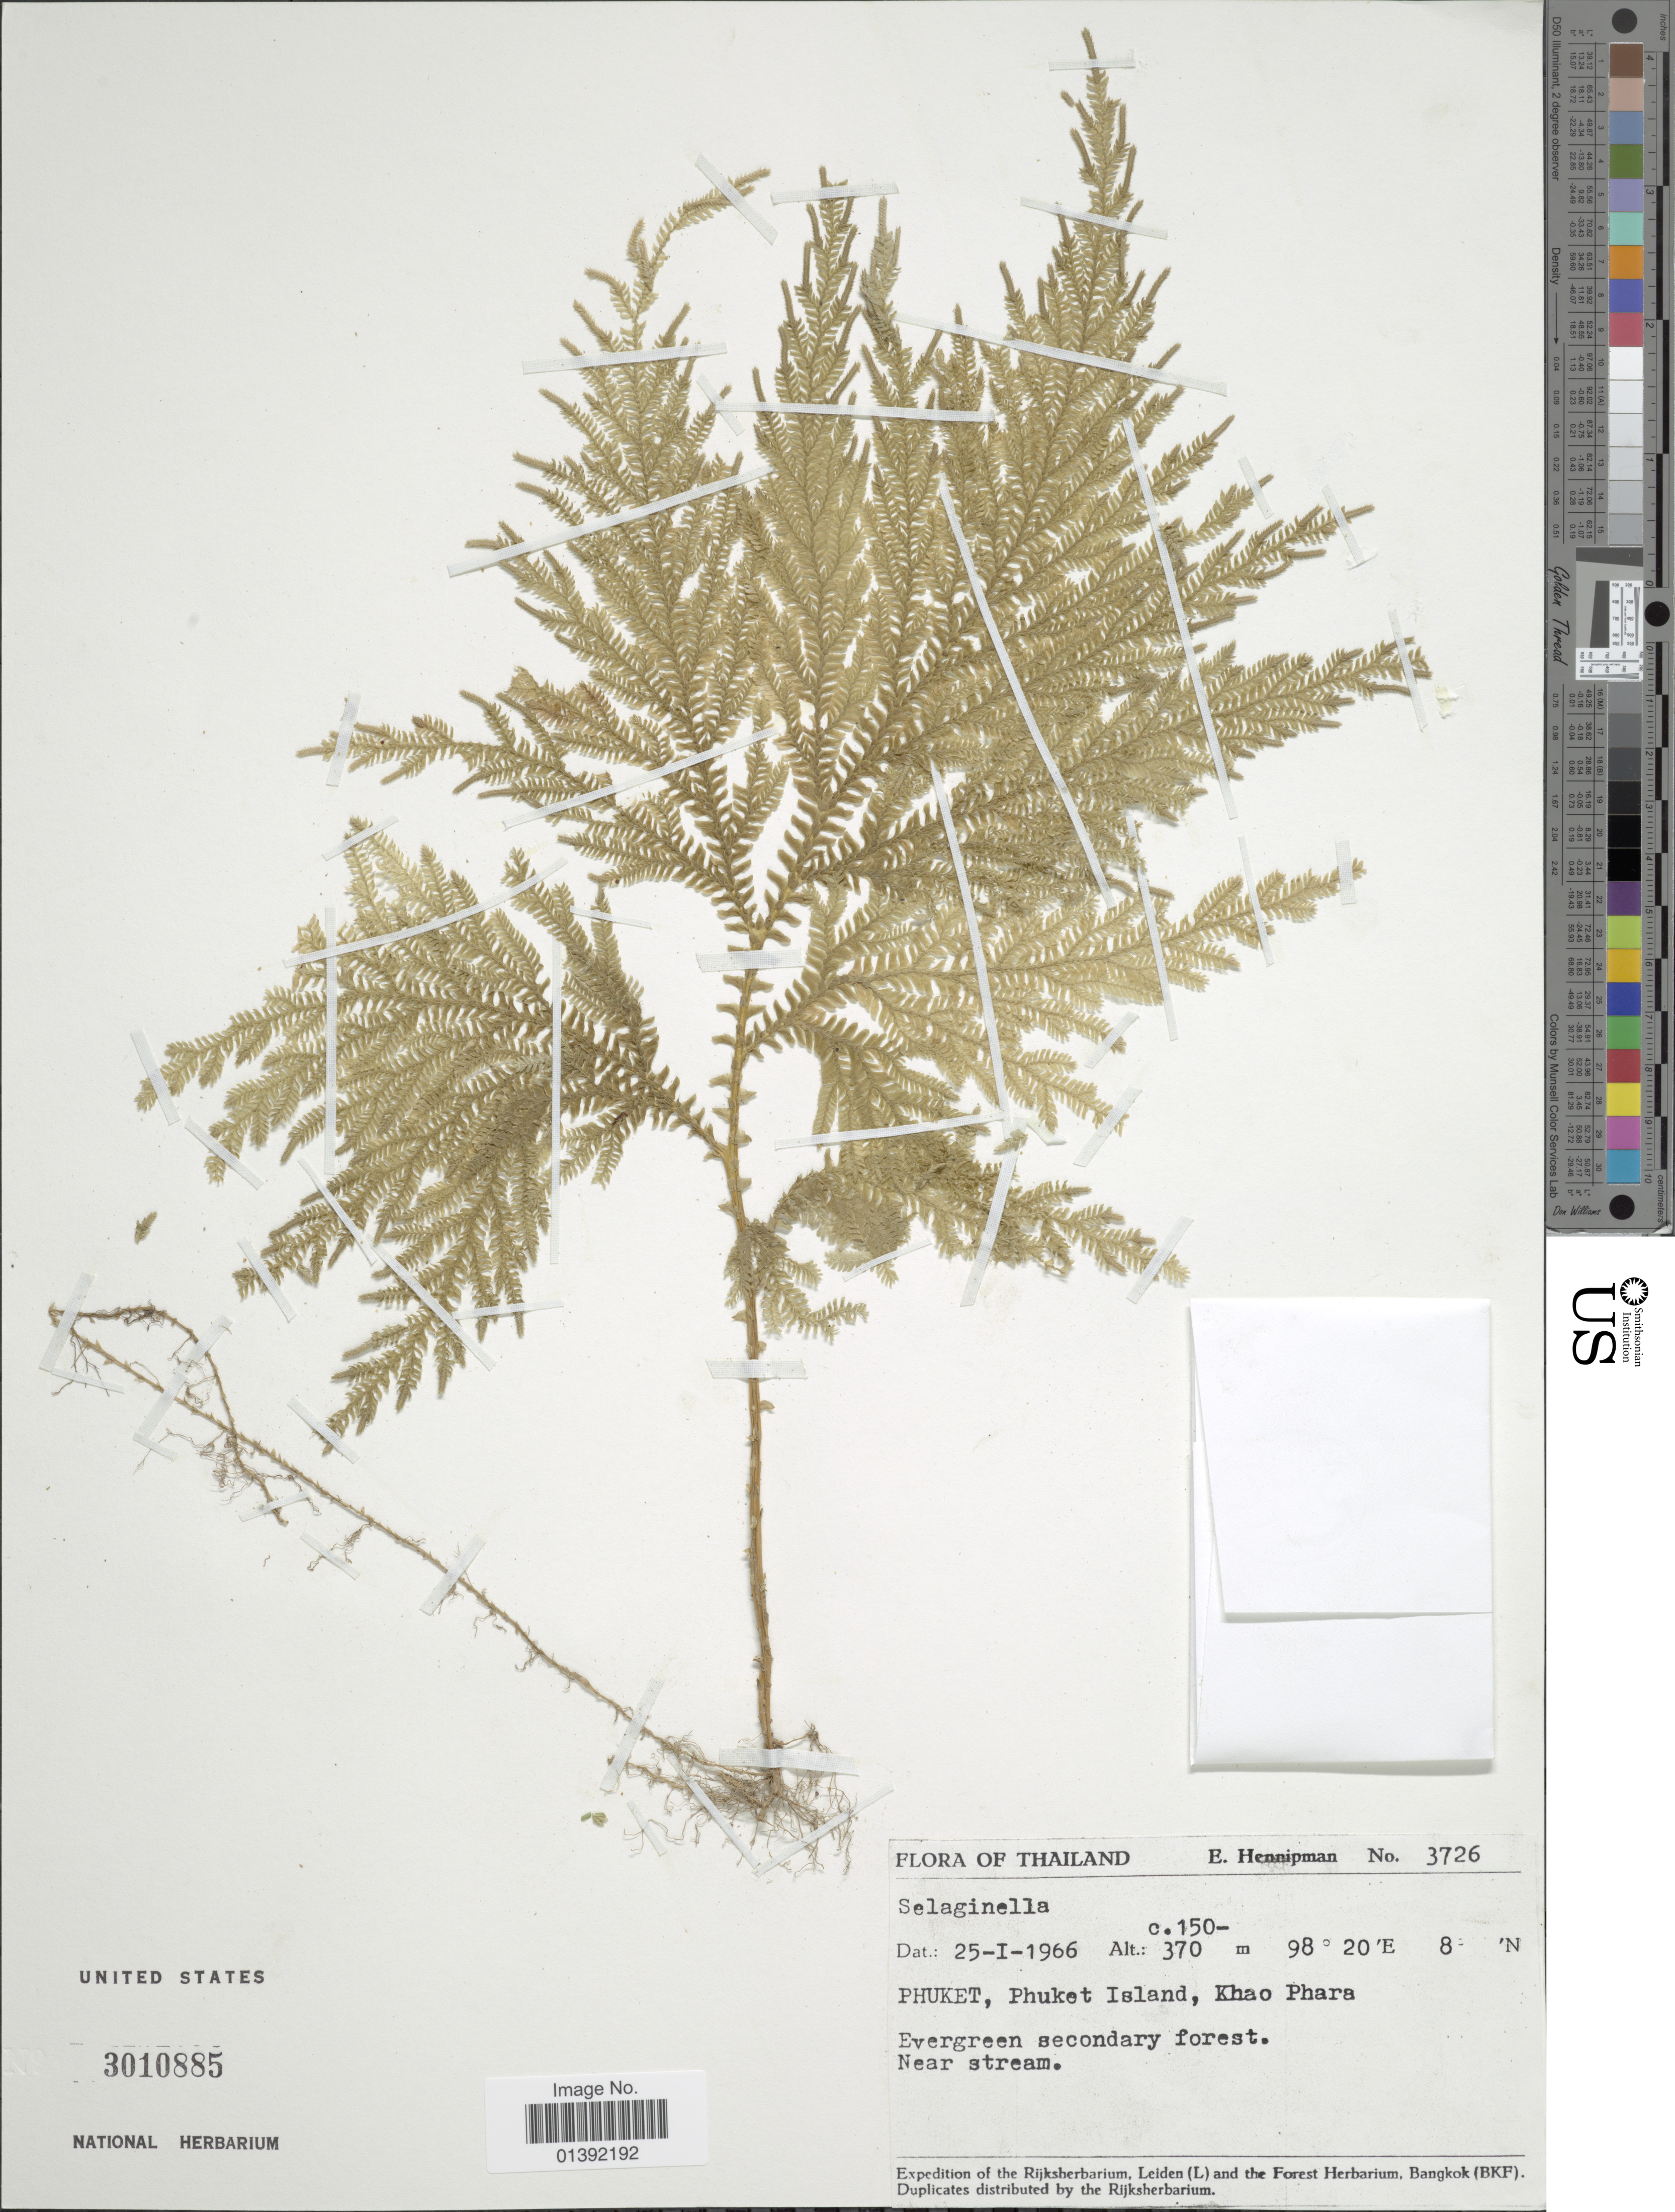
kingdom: Plantae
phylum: Tracheophyta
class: Lycopodiopsida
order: Selaginellales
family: Selaginellaceae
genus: Selaginella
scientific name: Selaginella sp.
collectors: E. Hennipman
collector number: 3726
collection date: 1966-01-25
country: Thailand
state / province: Phuket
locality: Phuket Island, Khao Phara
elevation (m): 150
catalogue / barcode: US 3010885